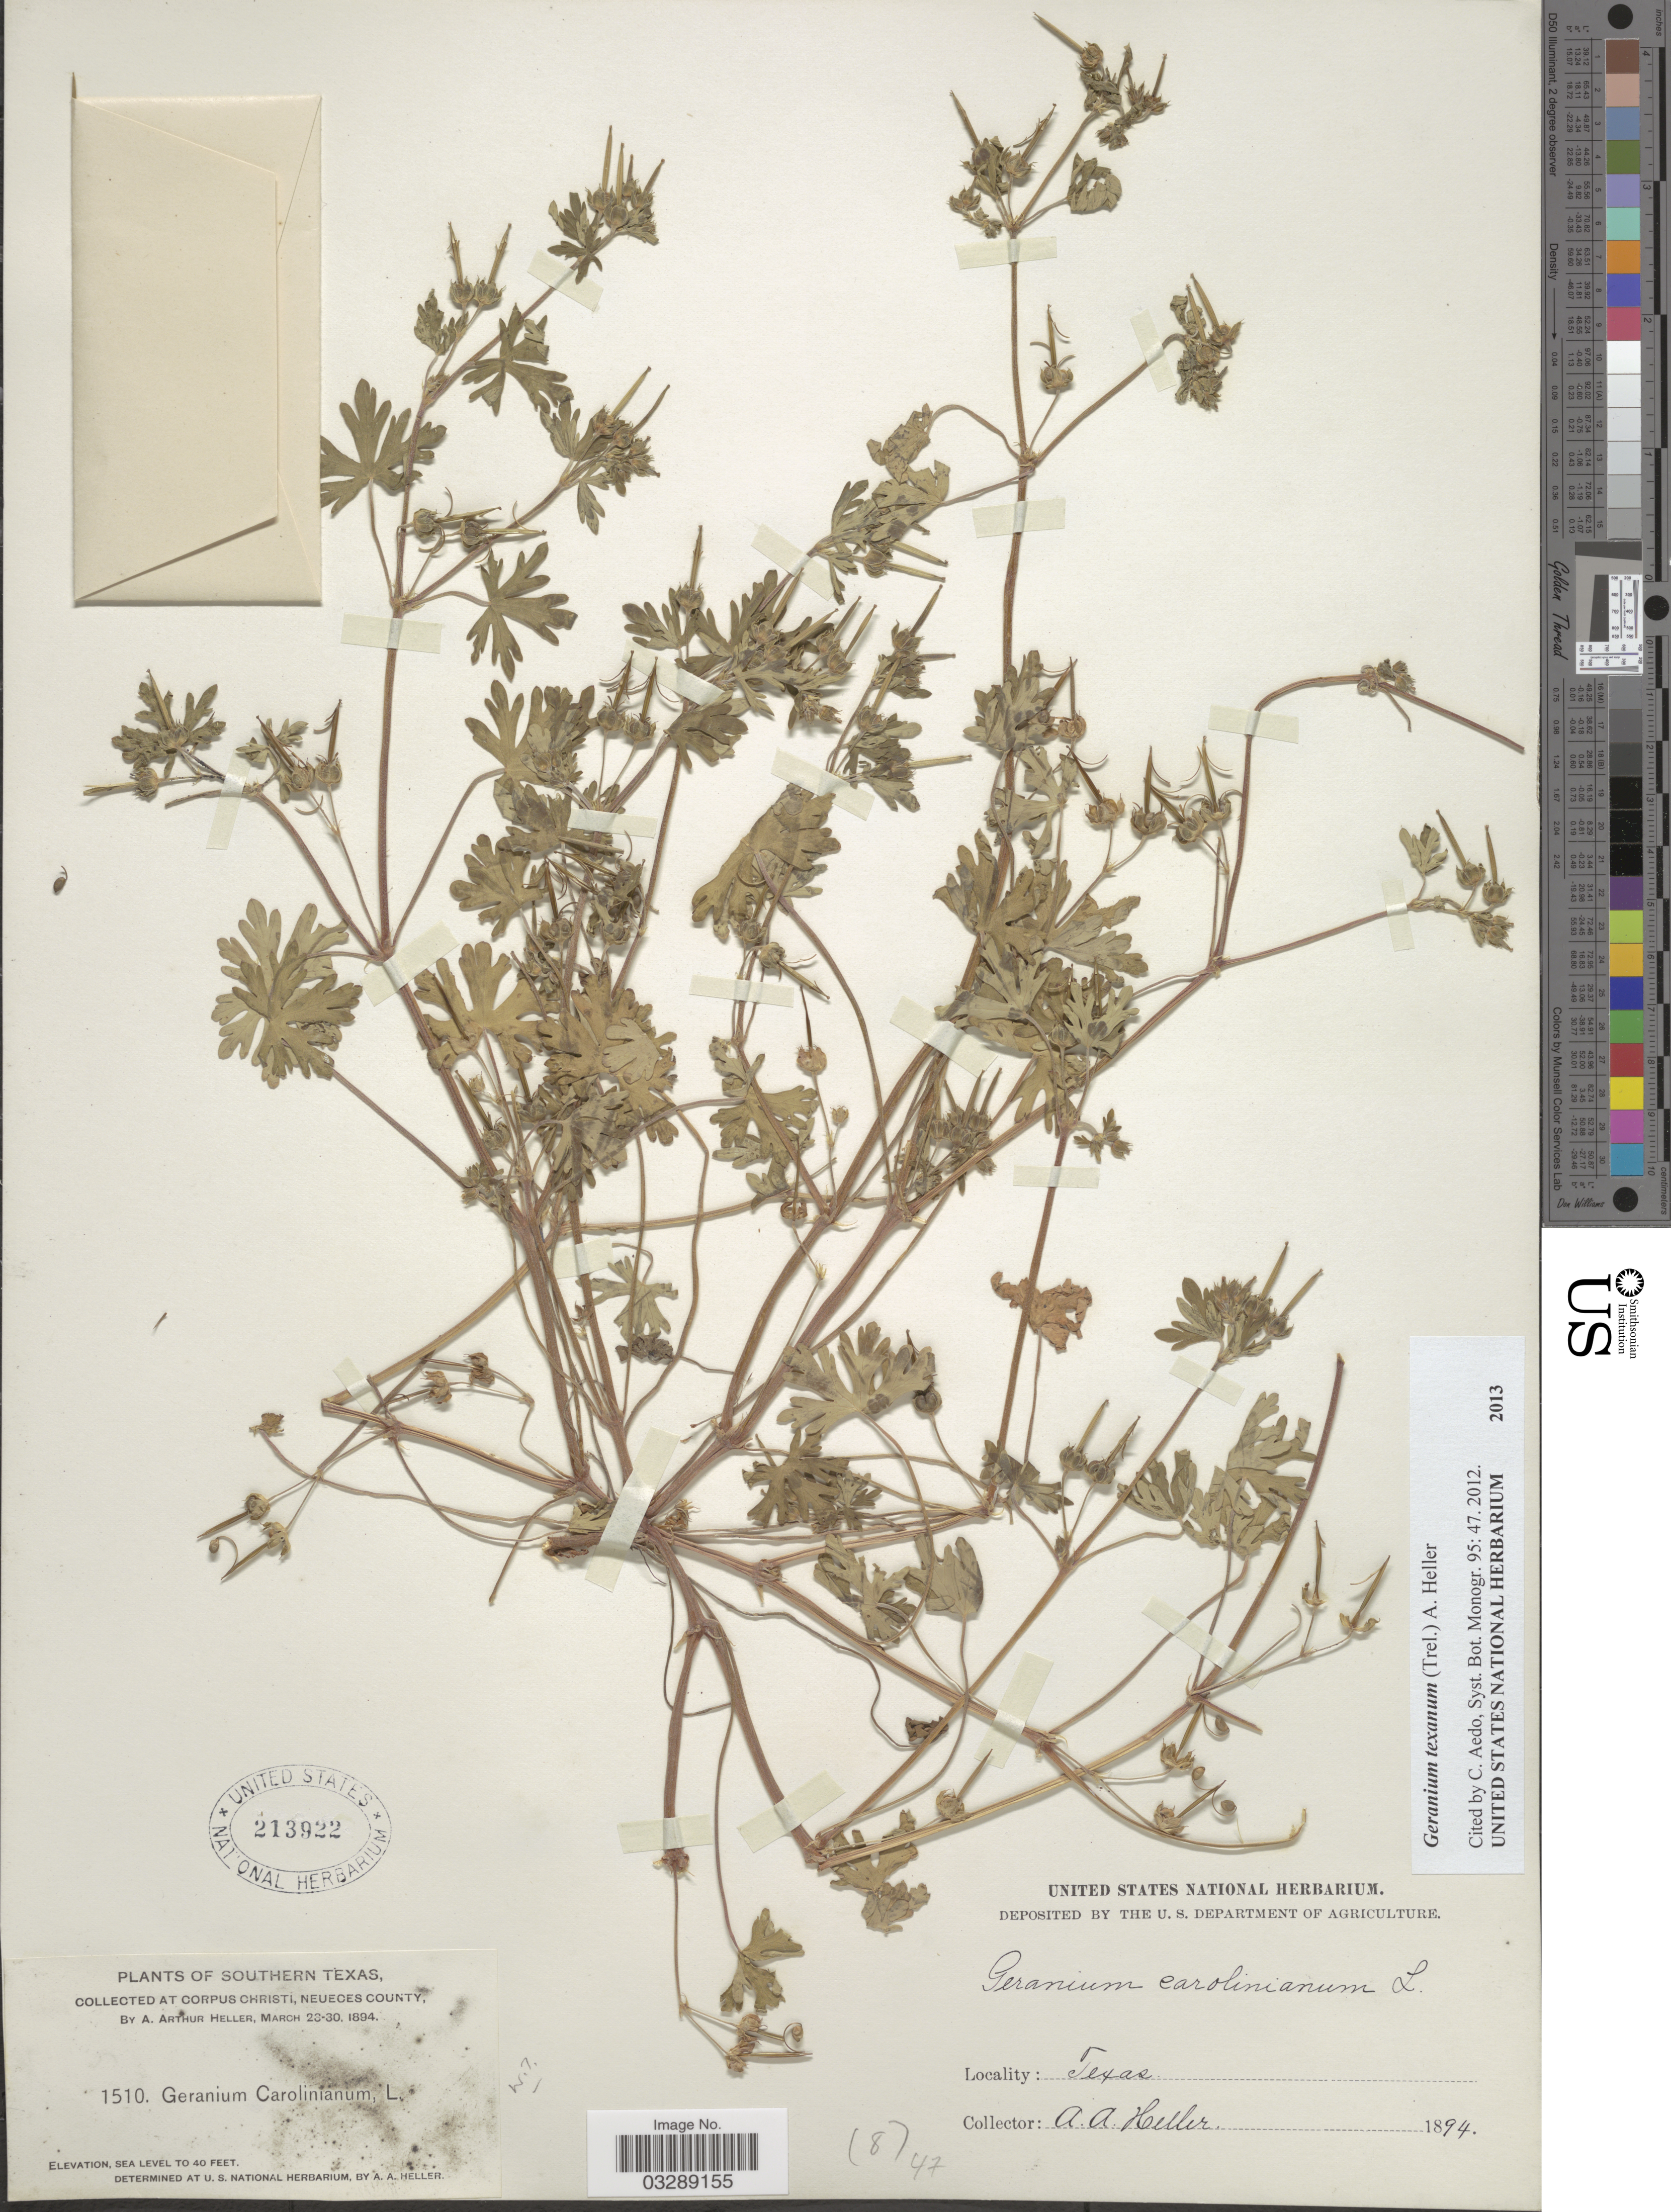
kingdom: Plantae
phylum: Tracheophyta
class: Magnoliopsida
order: Geraniales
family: Geraniaceae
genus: Geranium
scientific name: Geranium texanum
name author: (Trel.) A. Heller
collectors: A. A. Heller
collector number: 1510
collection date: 1894-03-23/1894-03-30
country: United States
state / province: Texas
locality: Southern Texas. Corpus Christi, Neueces County.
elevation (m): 0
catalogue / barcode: US 213922